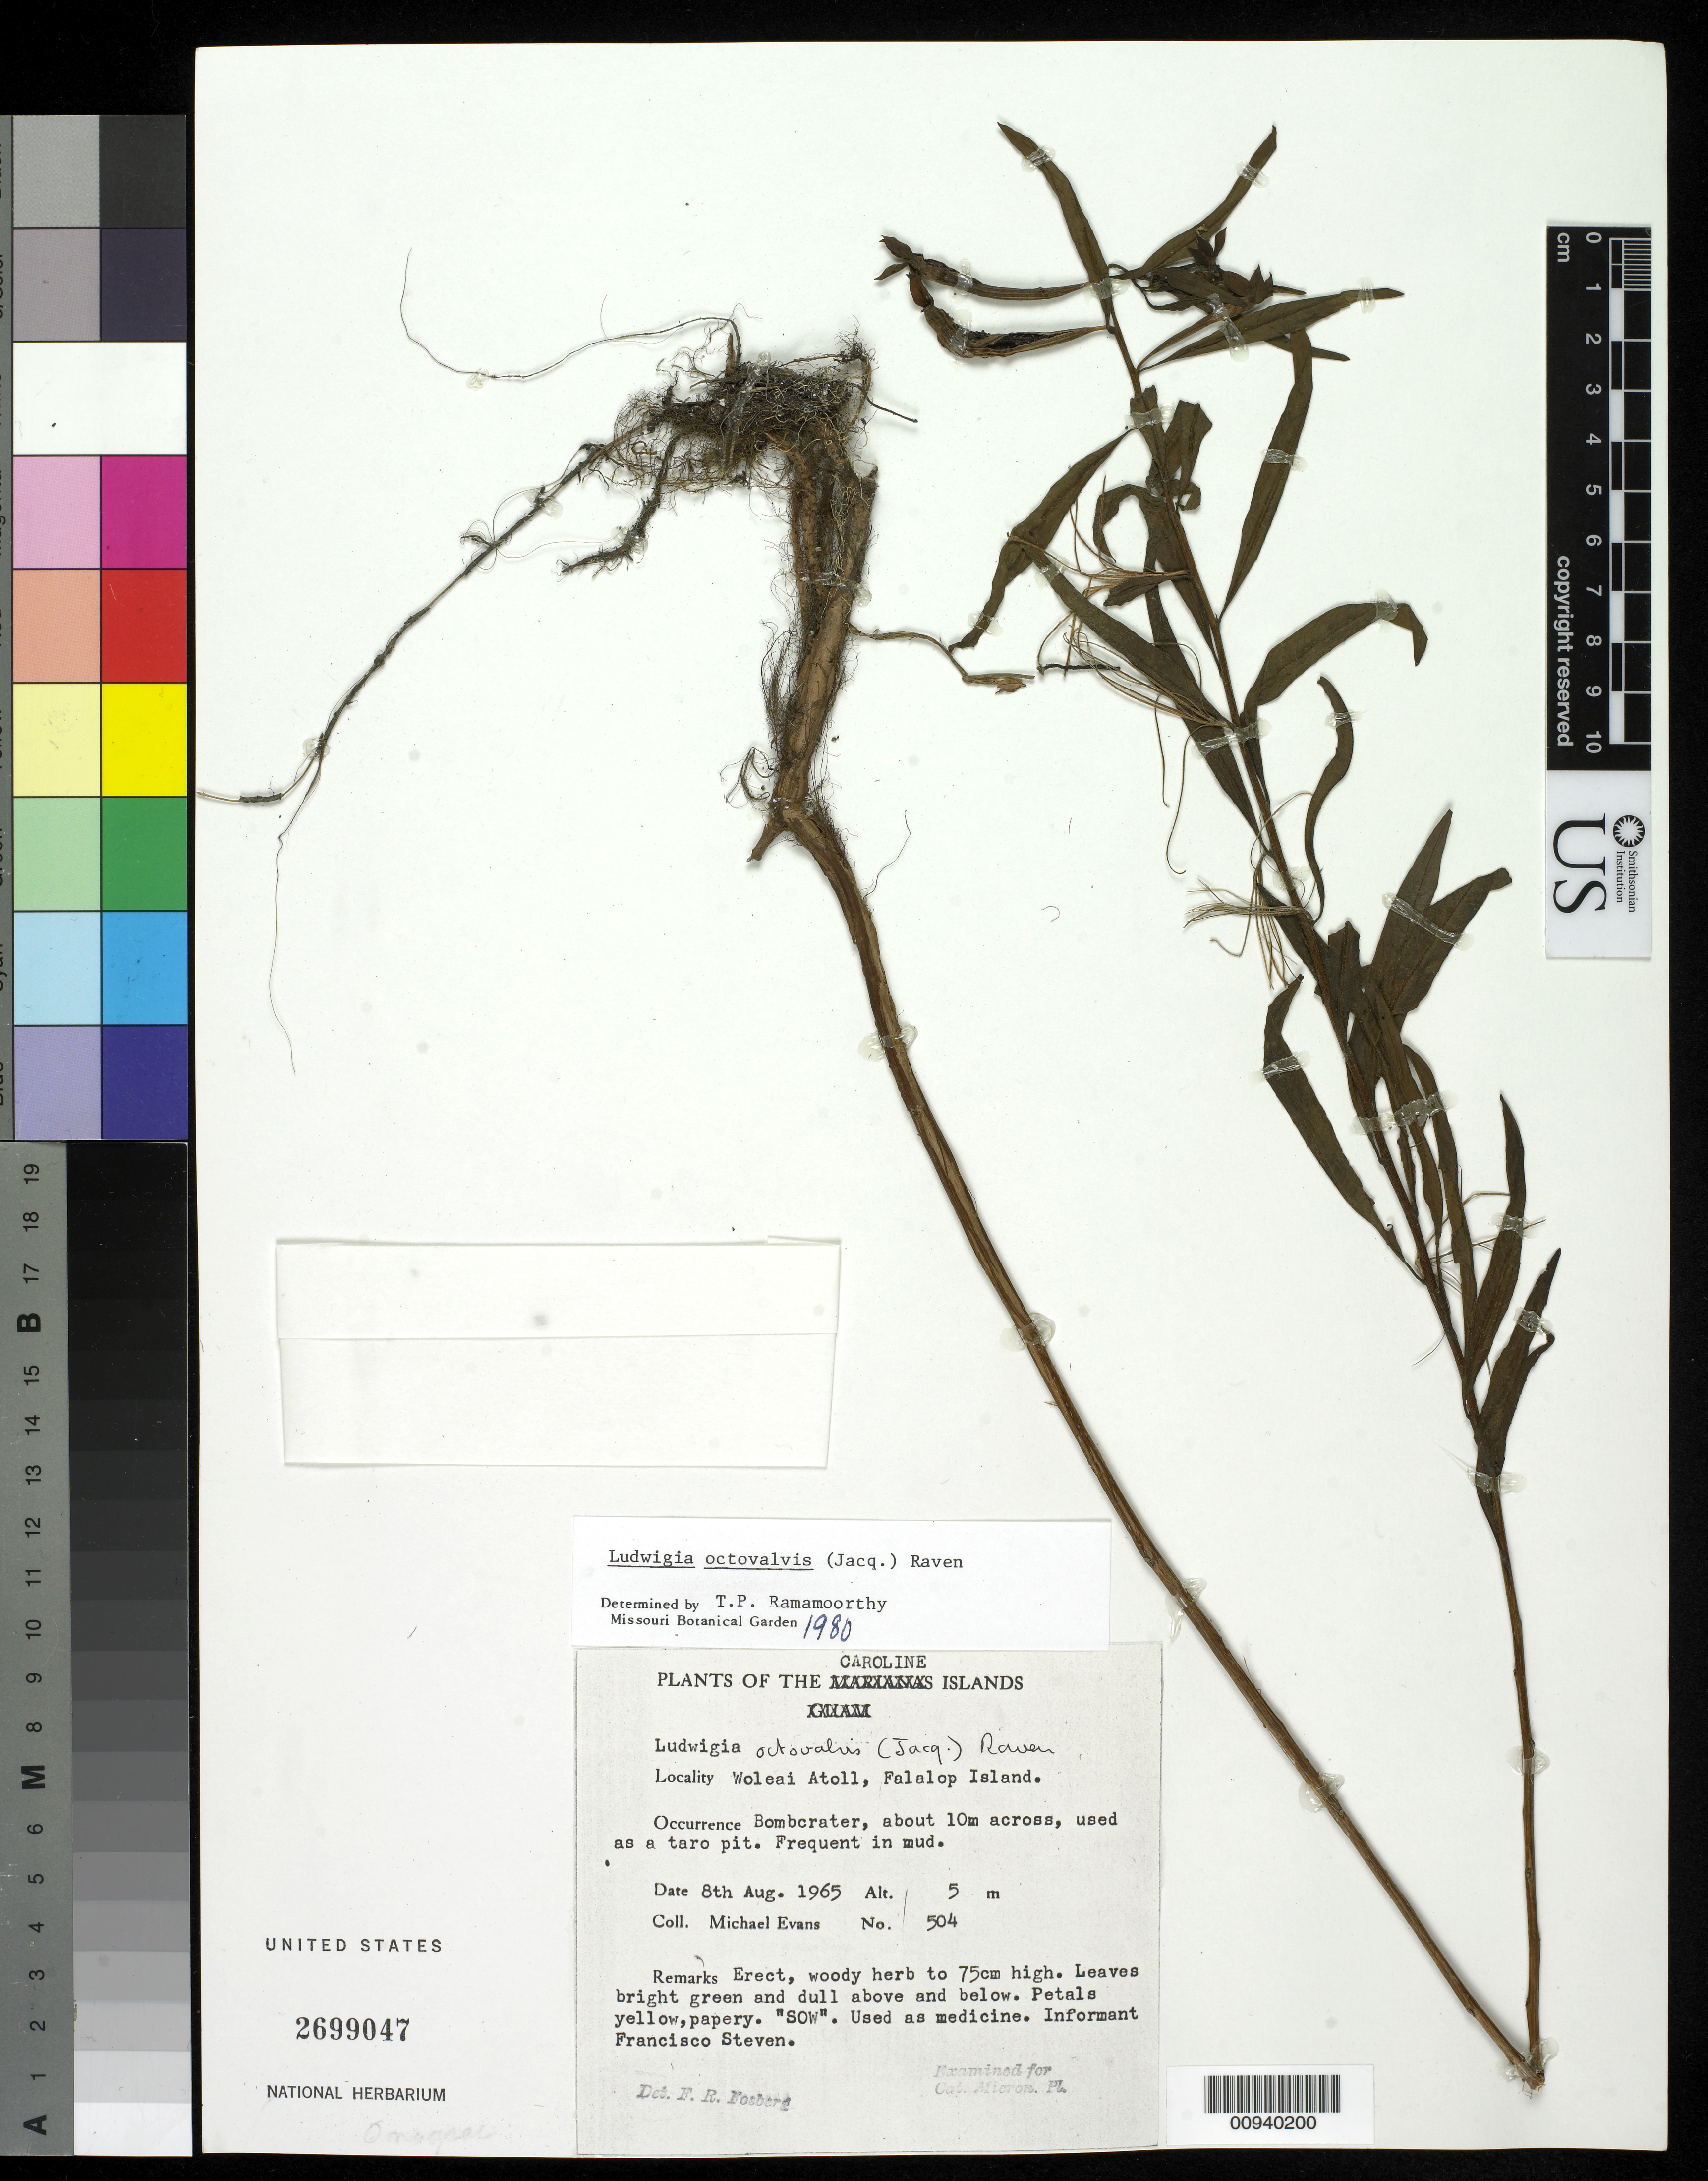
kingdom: Plantae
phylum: Tracheophyta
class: Magnoliopsida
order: Myrtales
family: Onagraceae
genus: Ludwigia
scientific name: Ludwigia octovalvis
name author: (Jacq.) P.H. Raven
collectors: M. Evans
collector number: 504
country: Micronesia, Federated States of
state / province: Yap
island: Faraulep Atoll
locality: Woleai Atoll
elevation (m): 5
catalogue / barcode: US 2699047